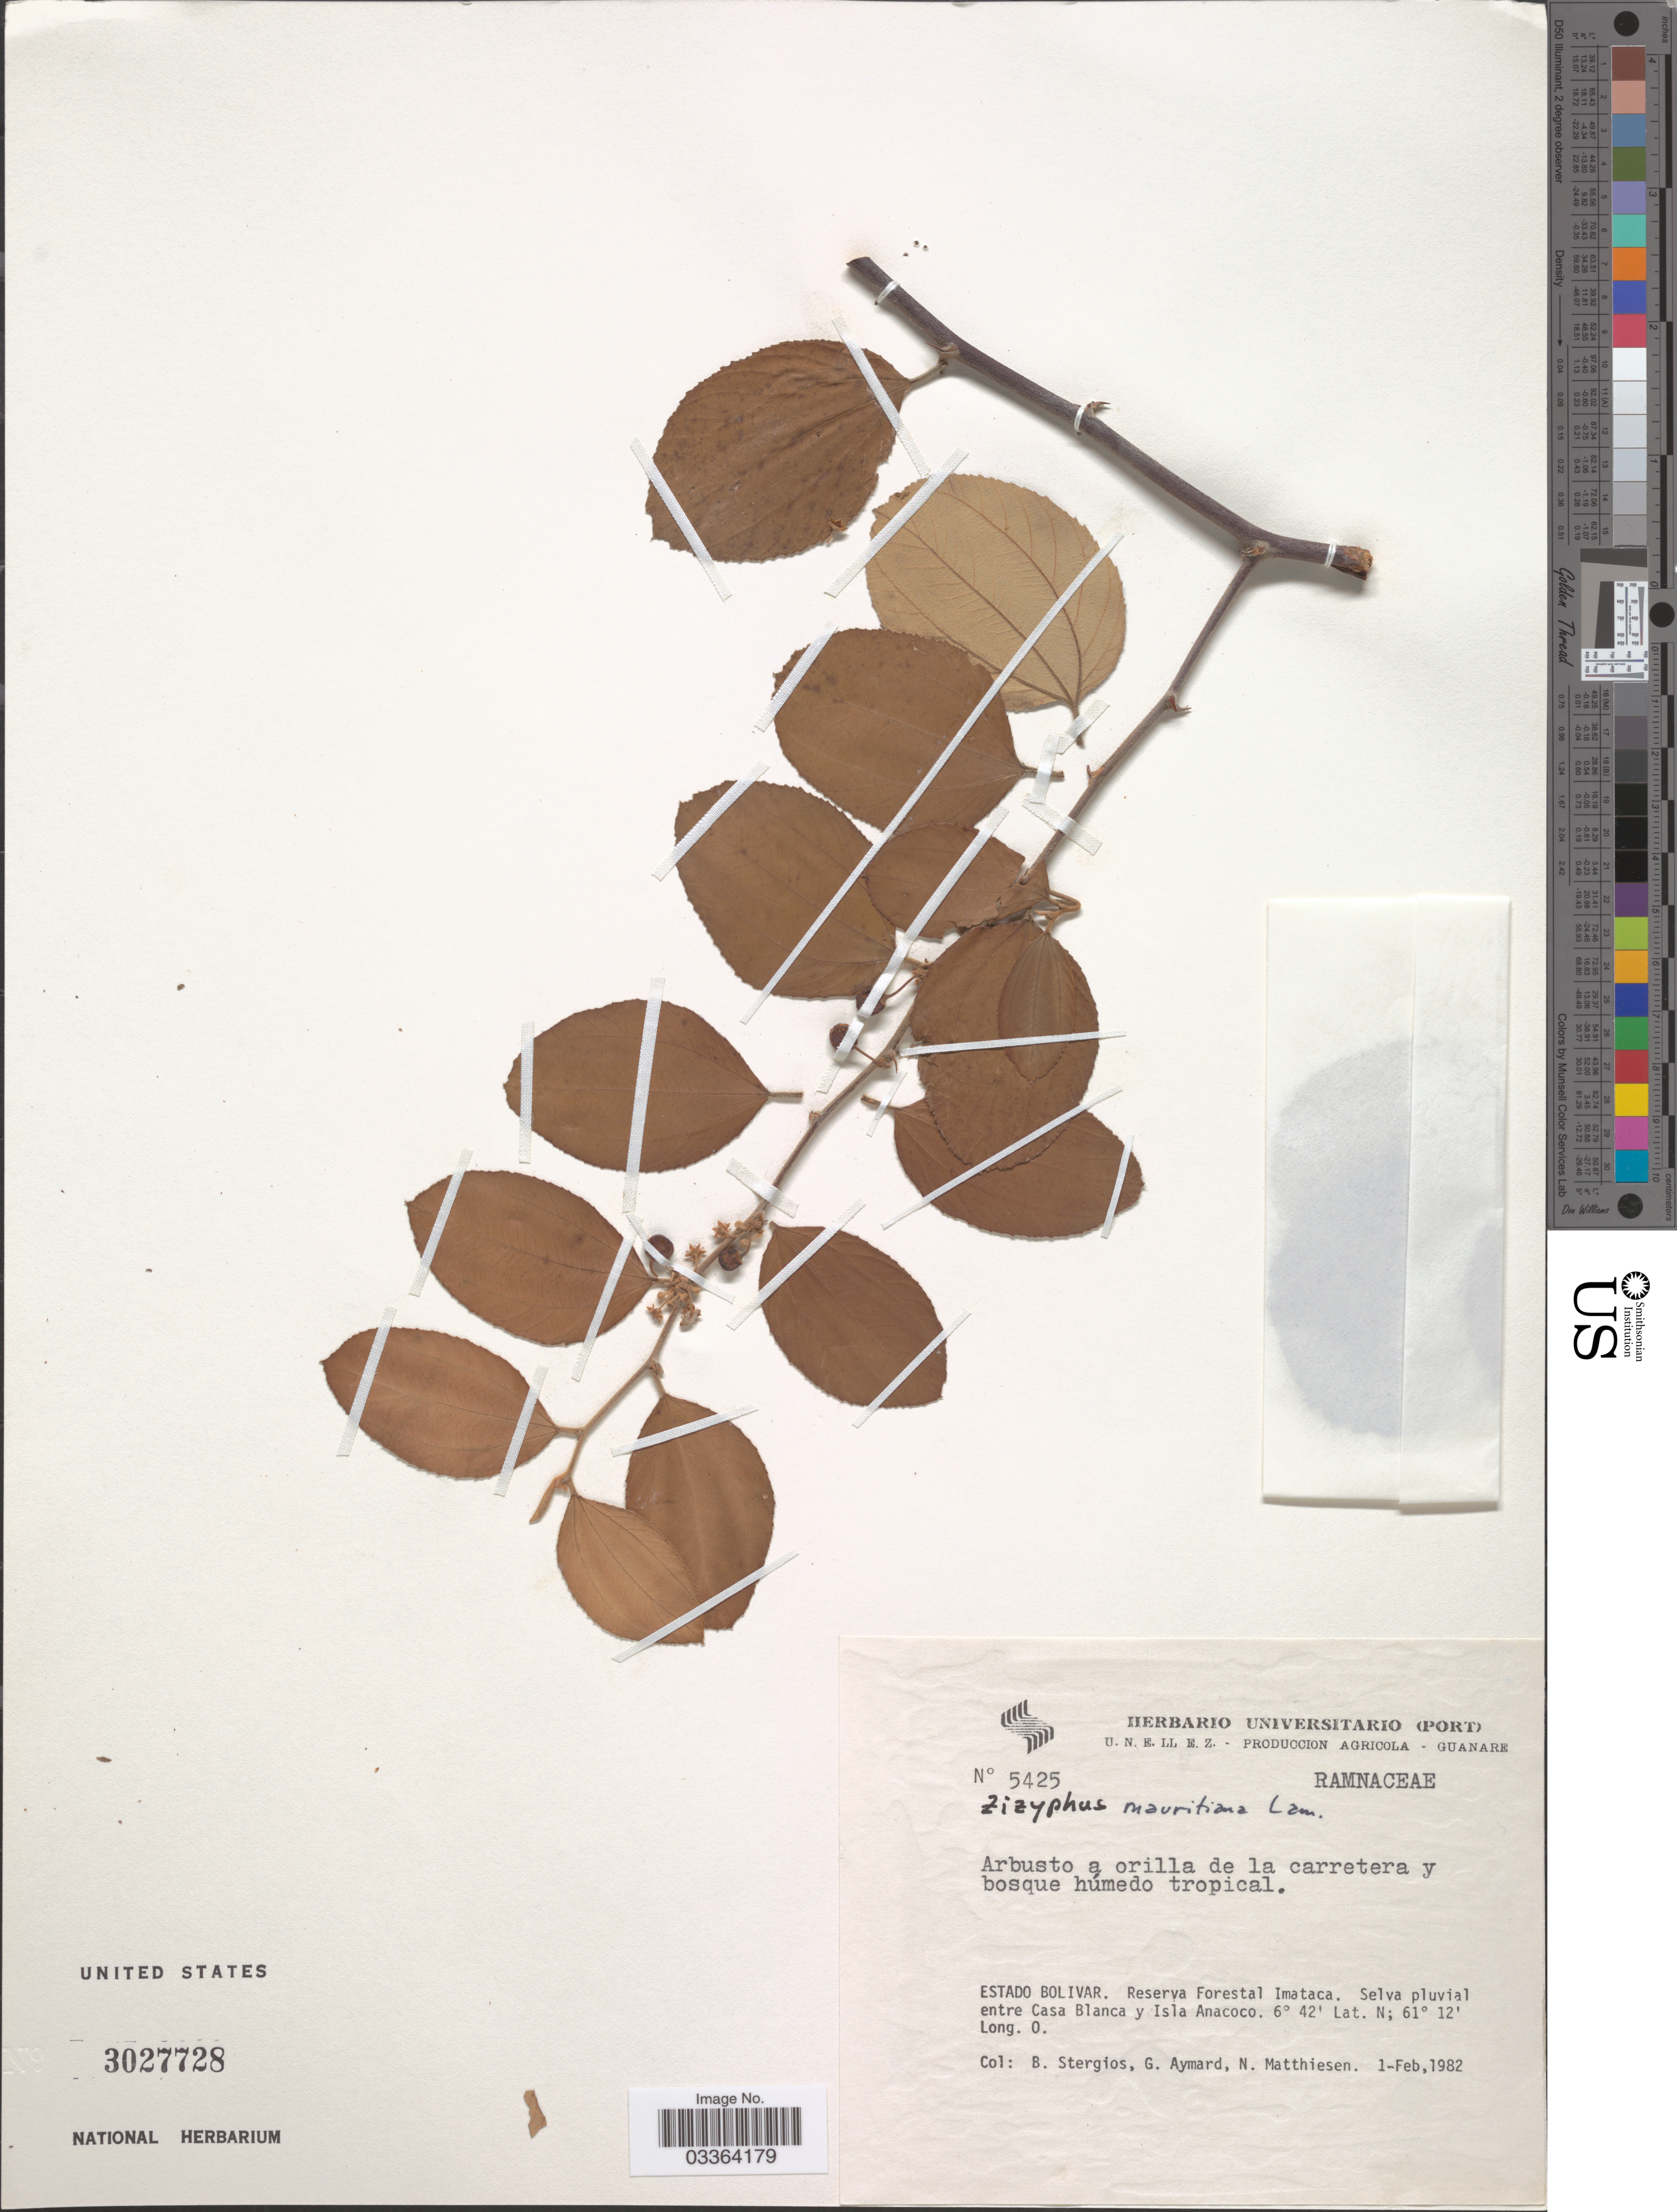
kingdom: Plantae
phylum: Tracheophyta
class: Magnoliopsida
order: Rosales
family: Rhamnaceae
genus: Ziziphus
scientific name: Ziziphus mauritiana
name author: Lam.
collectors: B. G. Stergios, G. A. Aymard & N. Matthiesen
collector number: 5425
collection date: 1982-02-01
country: Venezuela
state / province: Bolivar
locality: Reserva Forestal Imataca. Selva pluvial entre Casa Blanca y Isla Anacoco.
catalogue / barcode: US 3027728